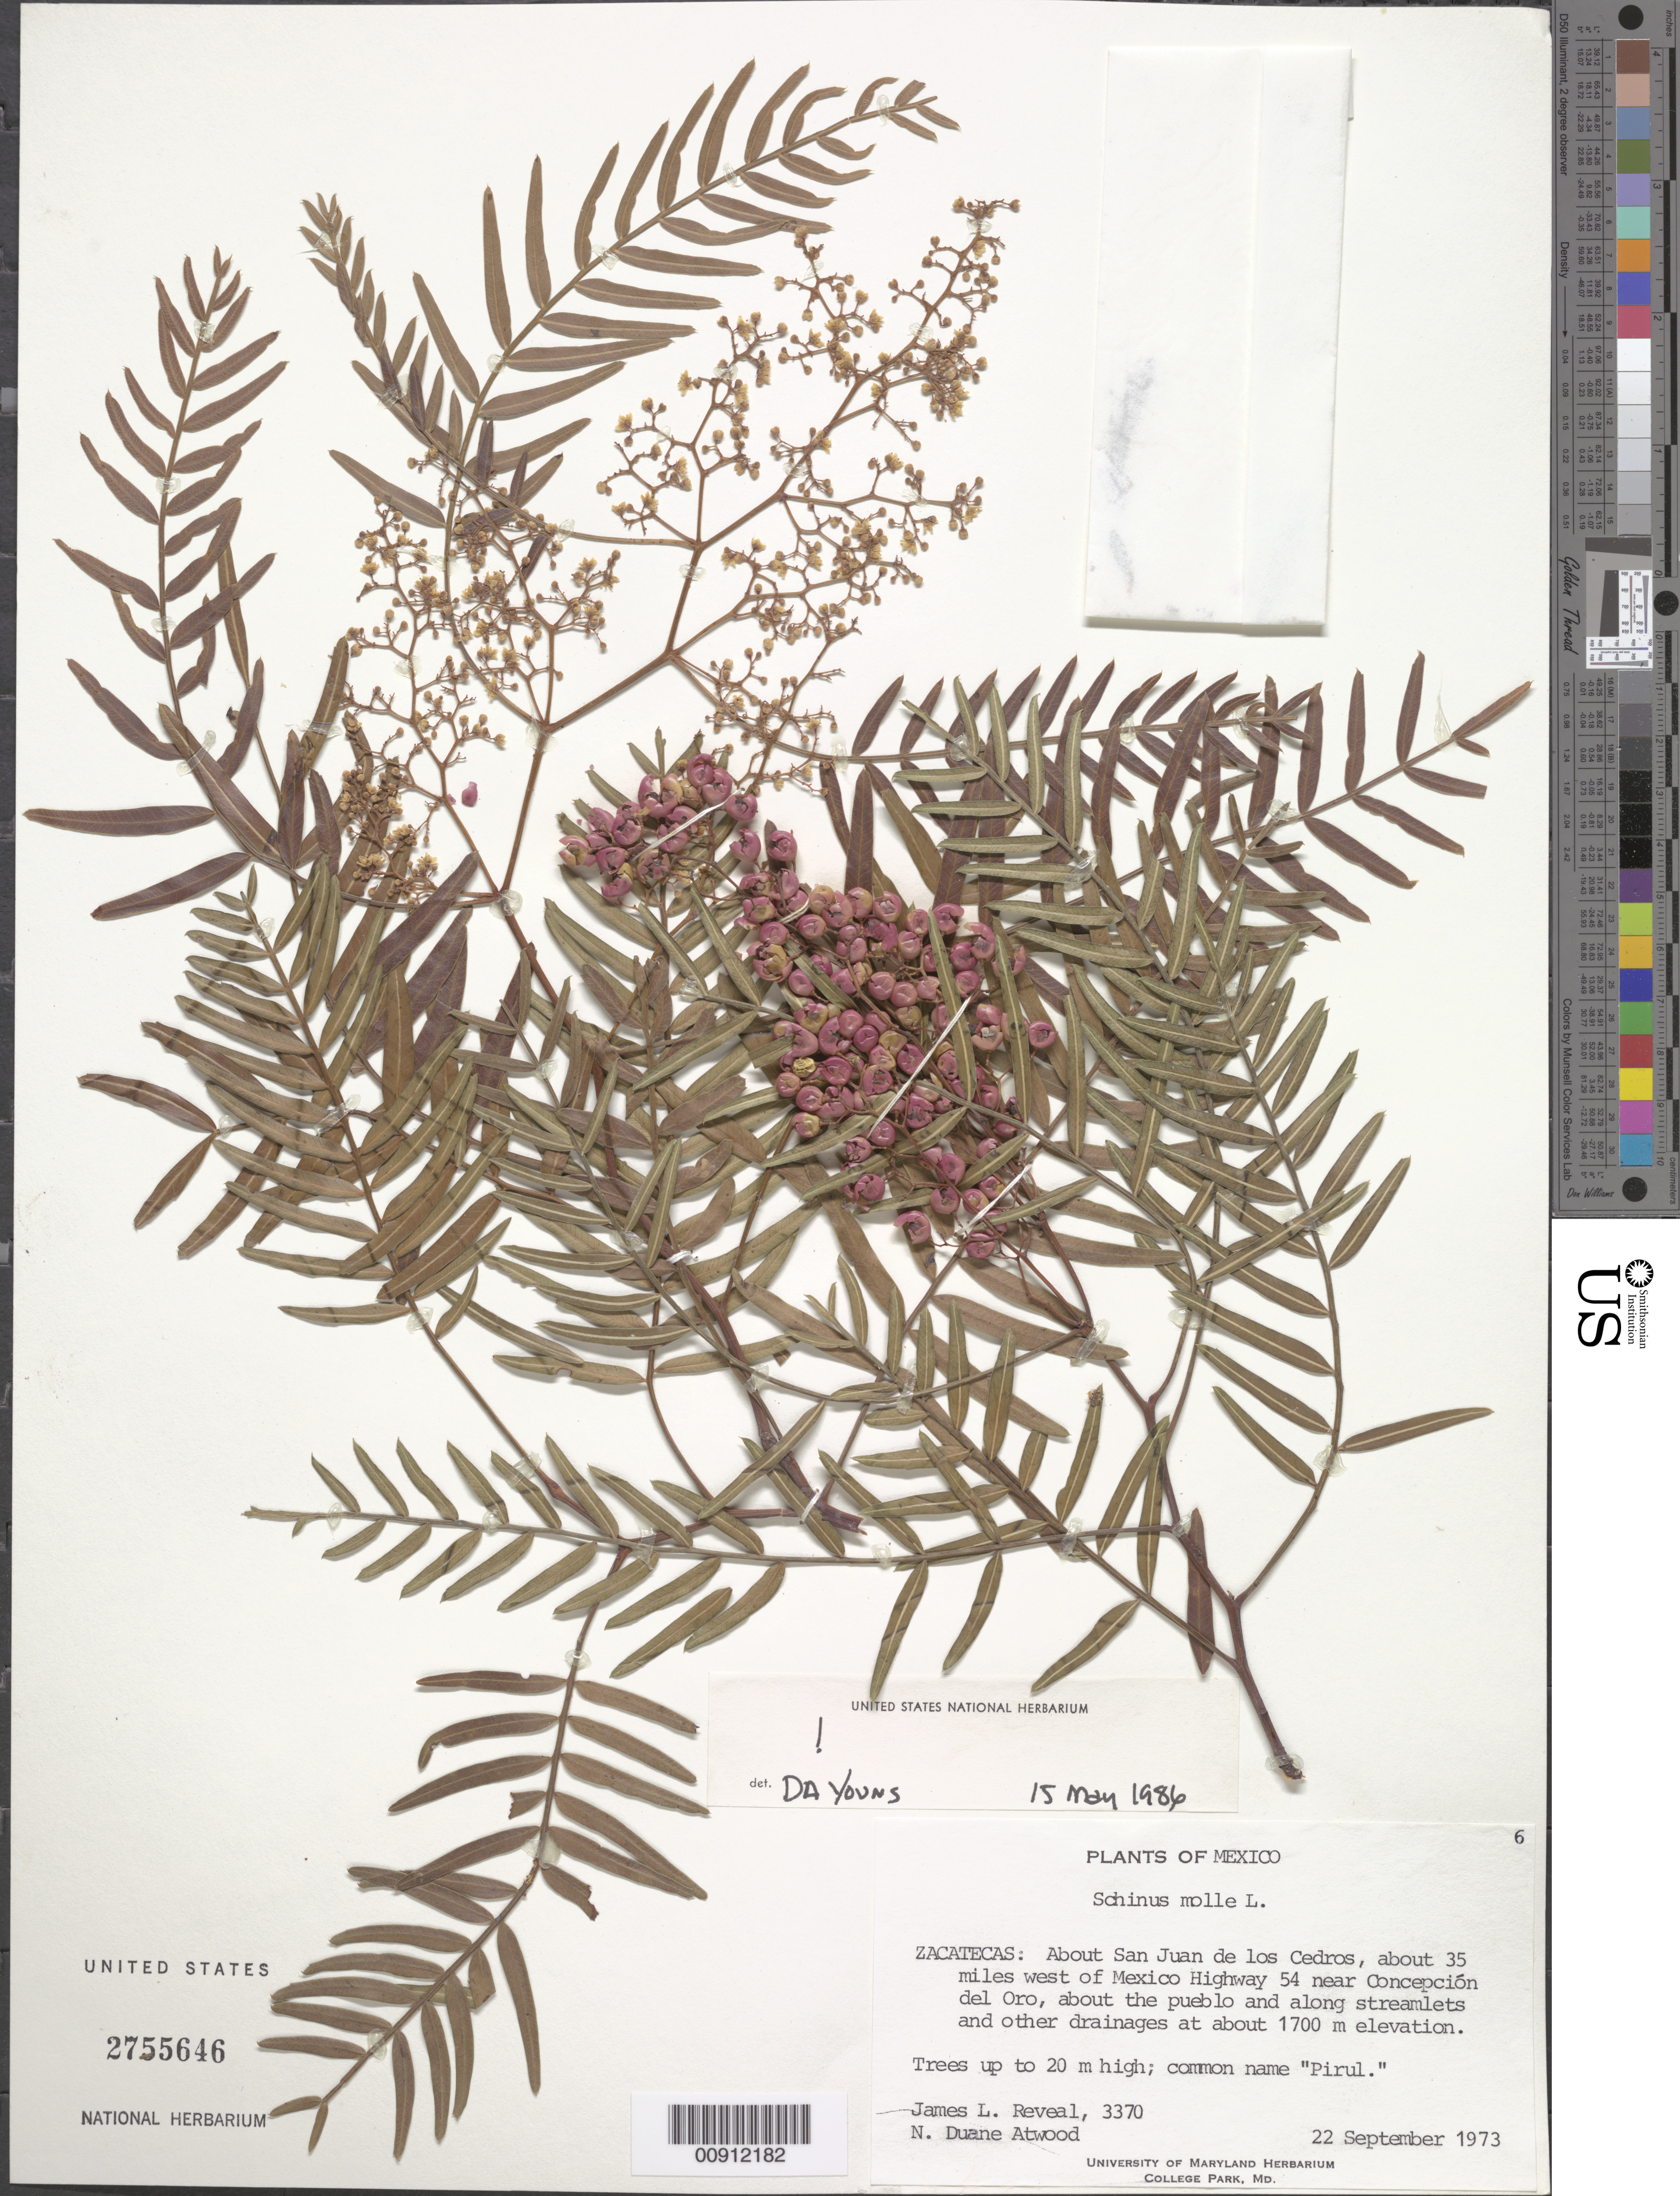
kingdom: Plantae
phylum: Tracheophyta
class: Magnoliopsida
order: Sapindales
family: Anacardiaceae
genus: Schinus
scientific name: Schinus areira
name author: L.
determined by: Mitchell, John D.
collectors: J. L. Reveal & N. D. Atwood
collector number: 3370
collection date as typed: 22 Sep 1973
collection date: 1973-09-22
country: Mexico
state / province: Zacatecas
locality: Zacatecas: About San Juan de los Cedros, about 35 miles W of Mexico Highway 54 near Concepción del Oro, about the pueblo. A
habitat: Along streamlets and other drainages.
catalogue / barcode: US 2755646